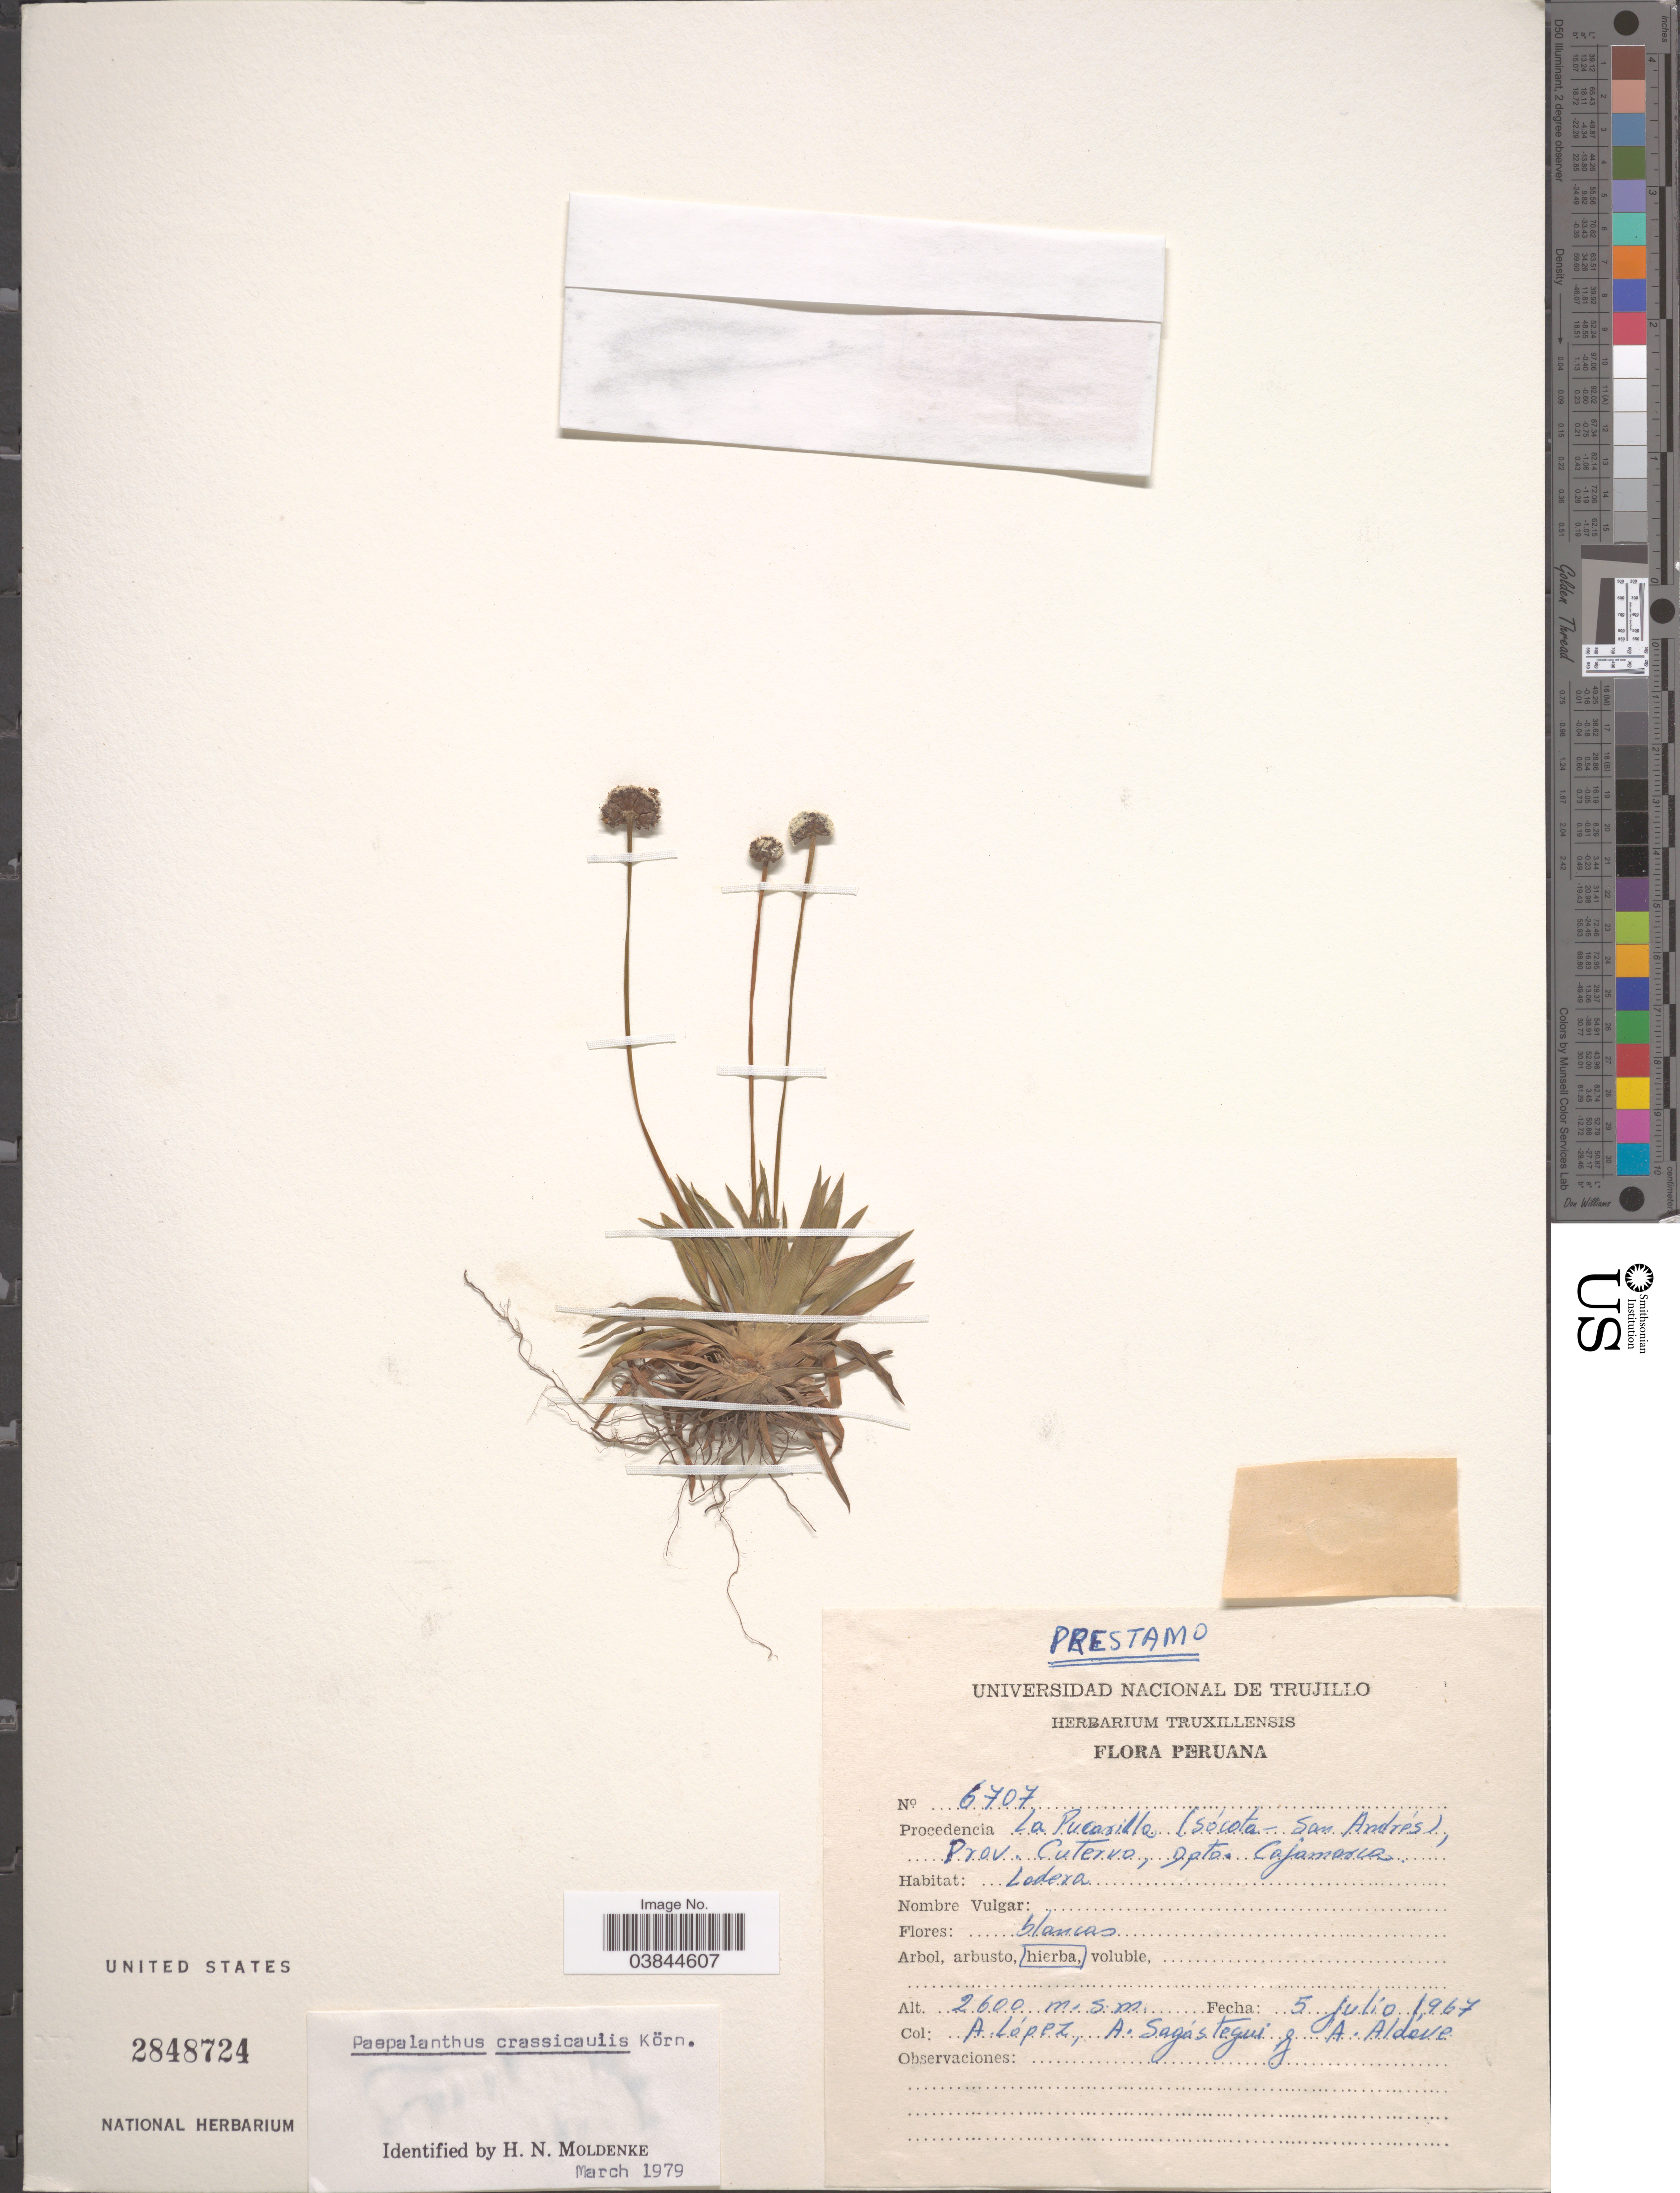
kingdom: Plantae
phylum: Tracheophyta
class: Liliopsida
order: Poales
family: Eriocaulaceae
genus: Paepalanthus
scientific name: Paepalanthus crassicaulis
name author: Körn.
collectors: A. López, A. Sagastegui & A. Aldave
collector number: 6707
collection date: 1967-07-05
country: Peru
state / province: Cajamarca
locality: Procedencia La Pucarilla (Sócota-San Andrés), Prov. Cutervo, Dpto. Cajamarca.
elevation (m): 2600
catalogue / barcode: US 2848724